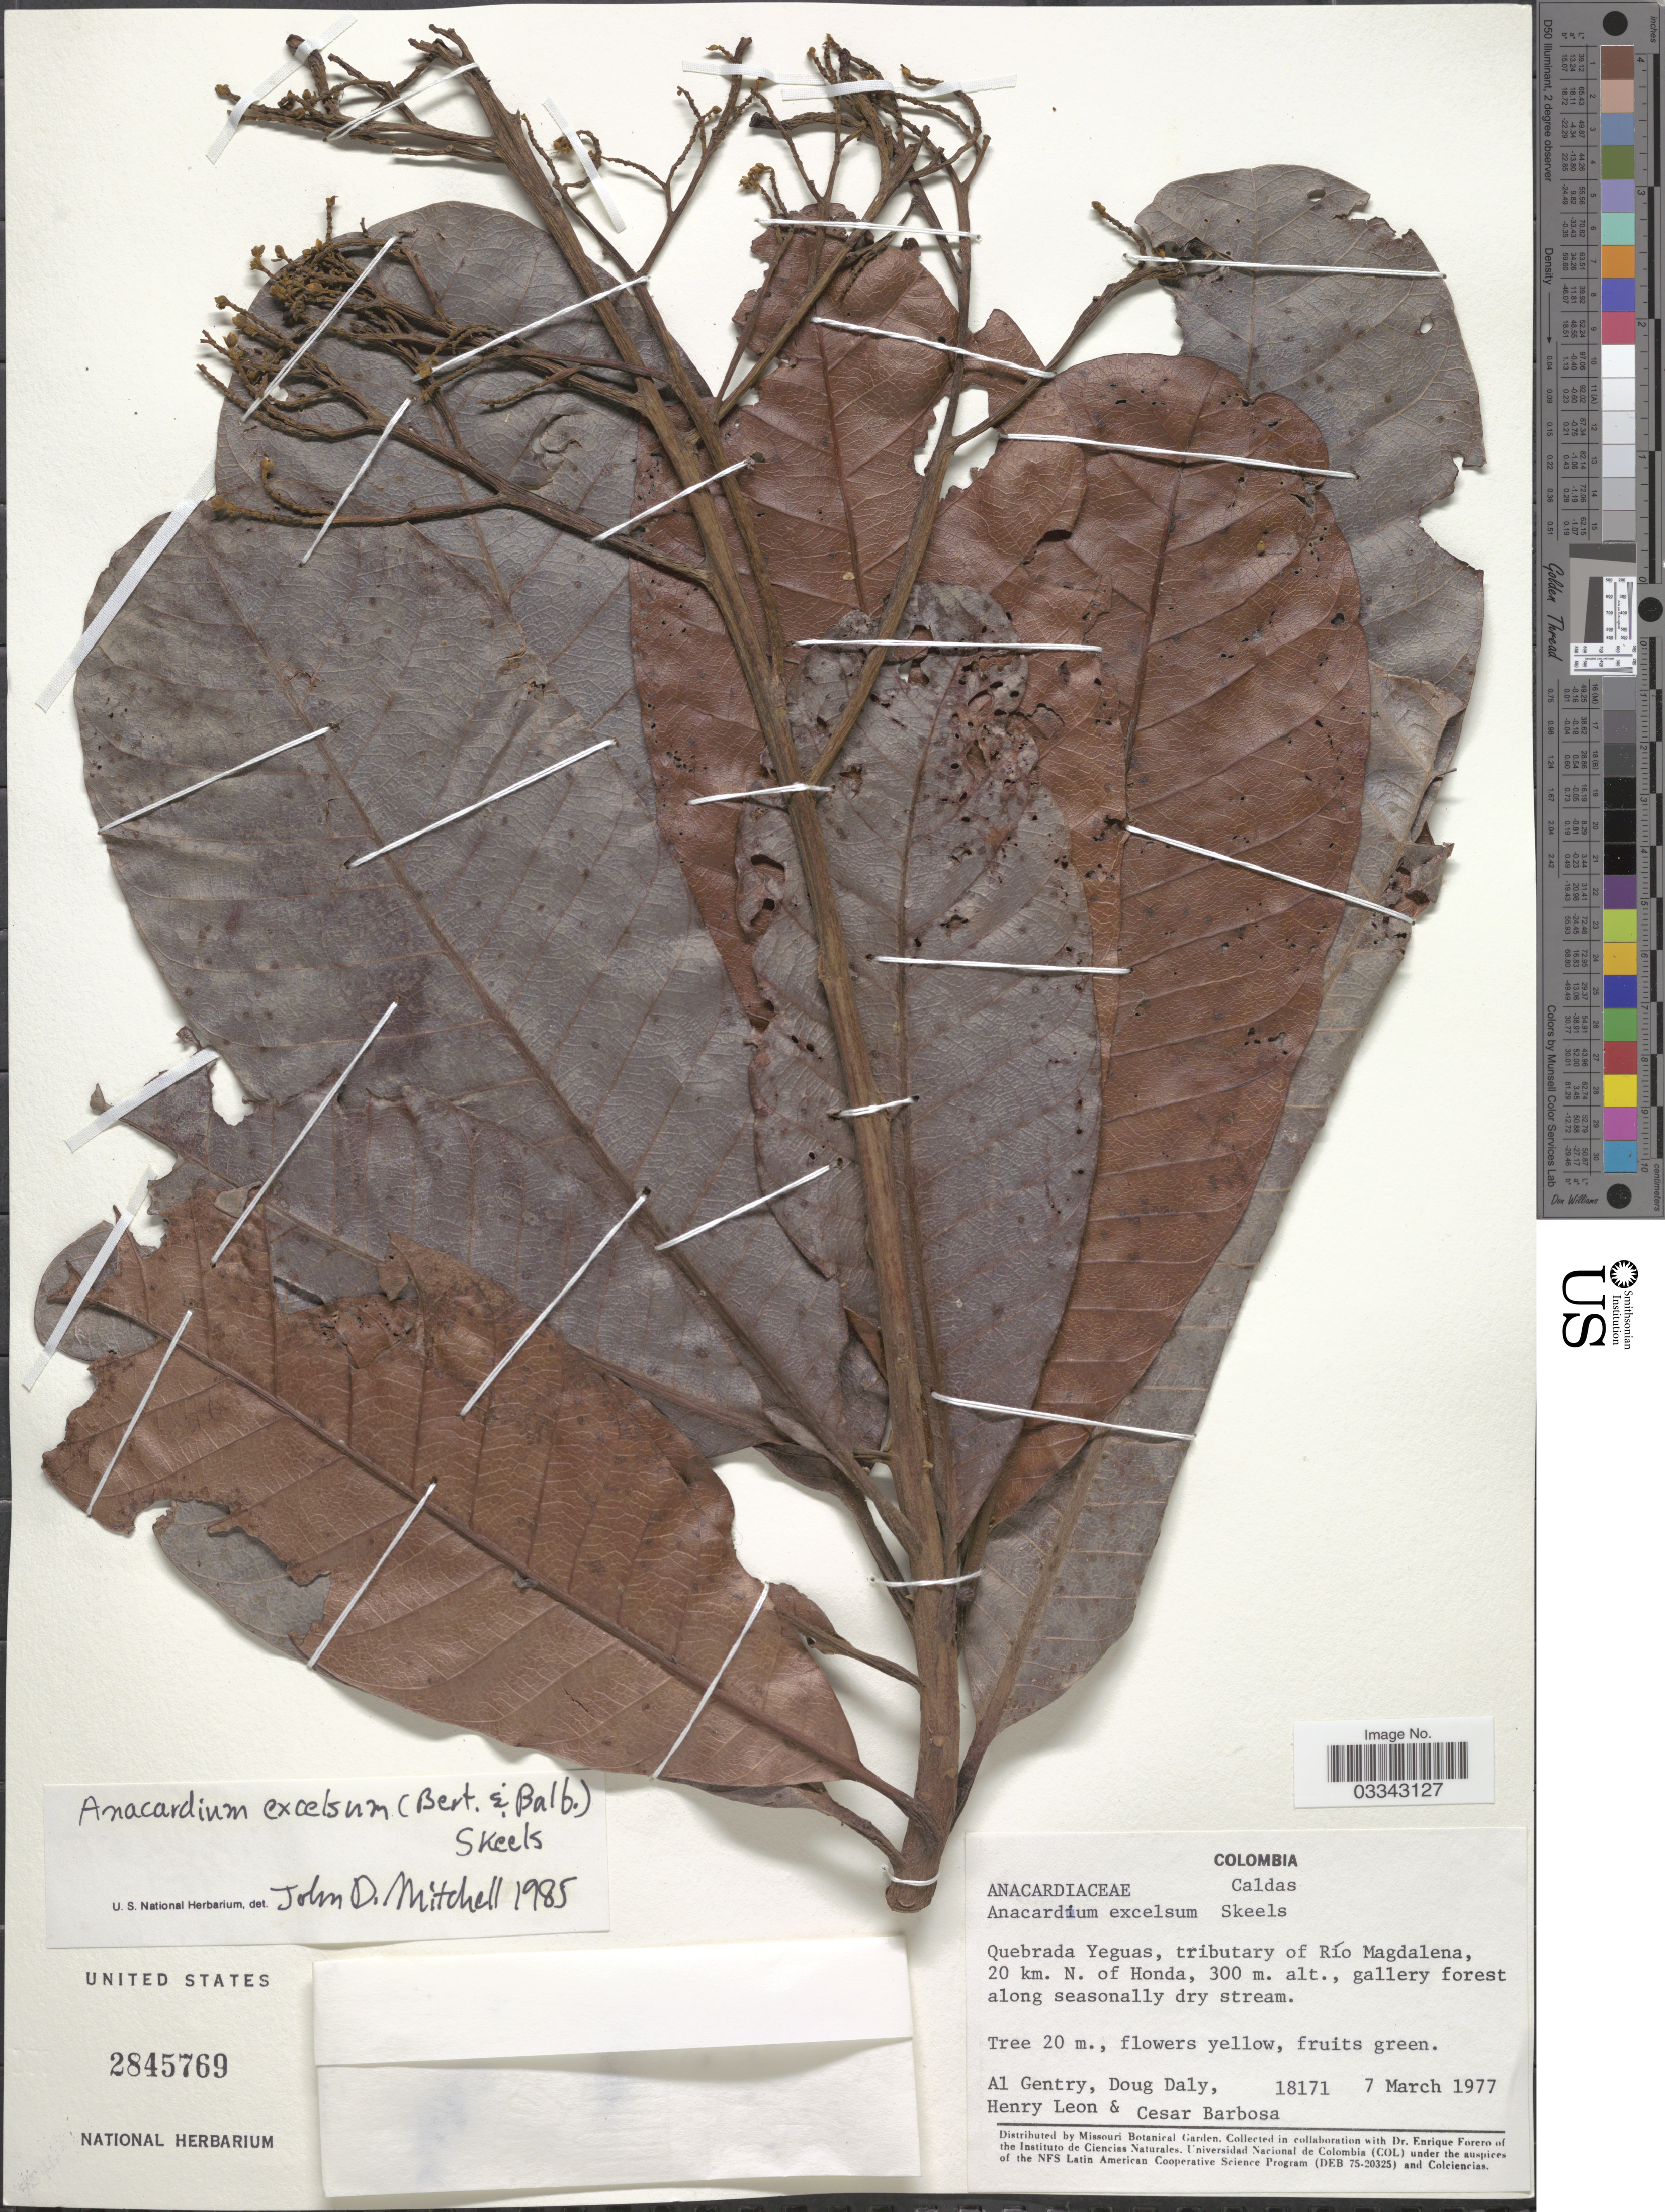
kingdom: Plantae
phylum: Tracheophyta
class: Magnoliopsida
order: Sapindales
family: Anacardiaceae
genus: Anacardium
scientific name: Anacardium excelsum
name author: (Kunth) Skeels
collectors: A. H. Gentry, D. C. Daly, Henry Leon & C. E. Barbosa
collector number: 18171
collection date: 1977-03-07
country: Colombia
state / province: Caldas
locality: Quebrada Yeguas, tributary of Río Magdalena, 20 km. N of Honda.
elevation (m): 300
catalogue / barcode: US 2845769